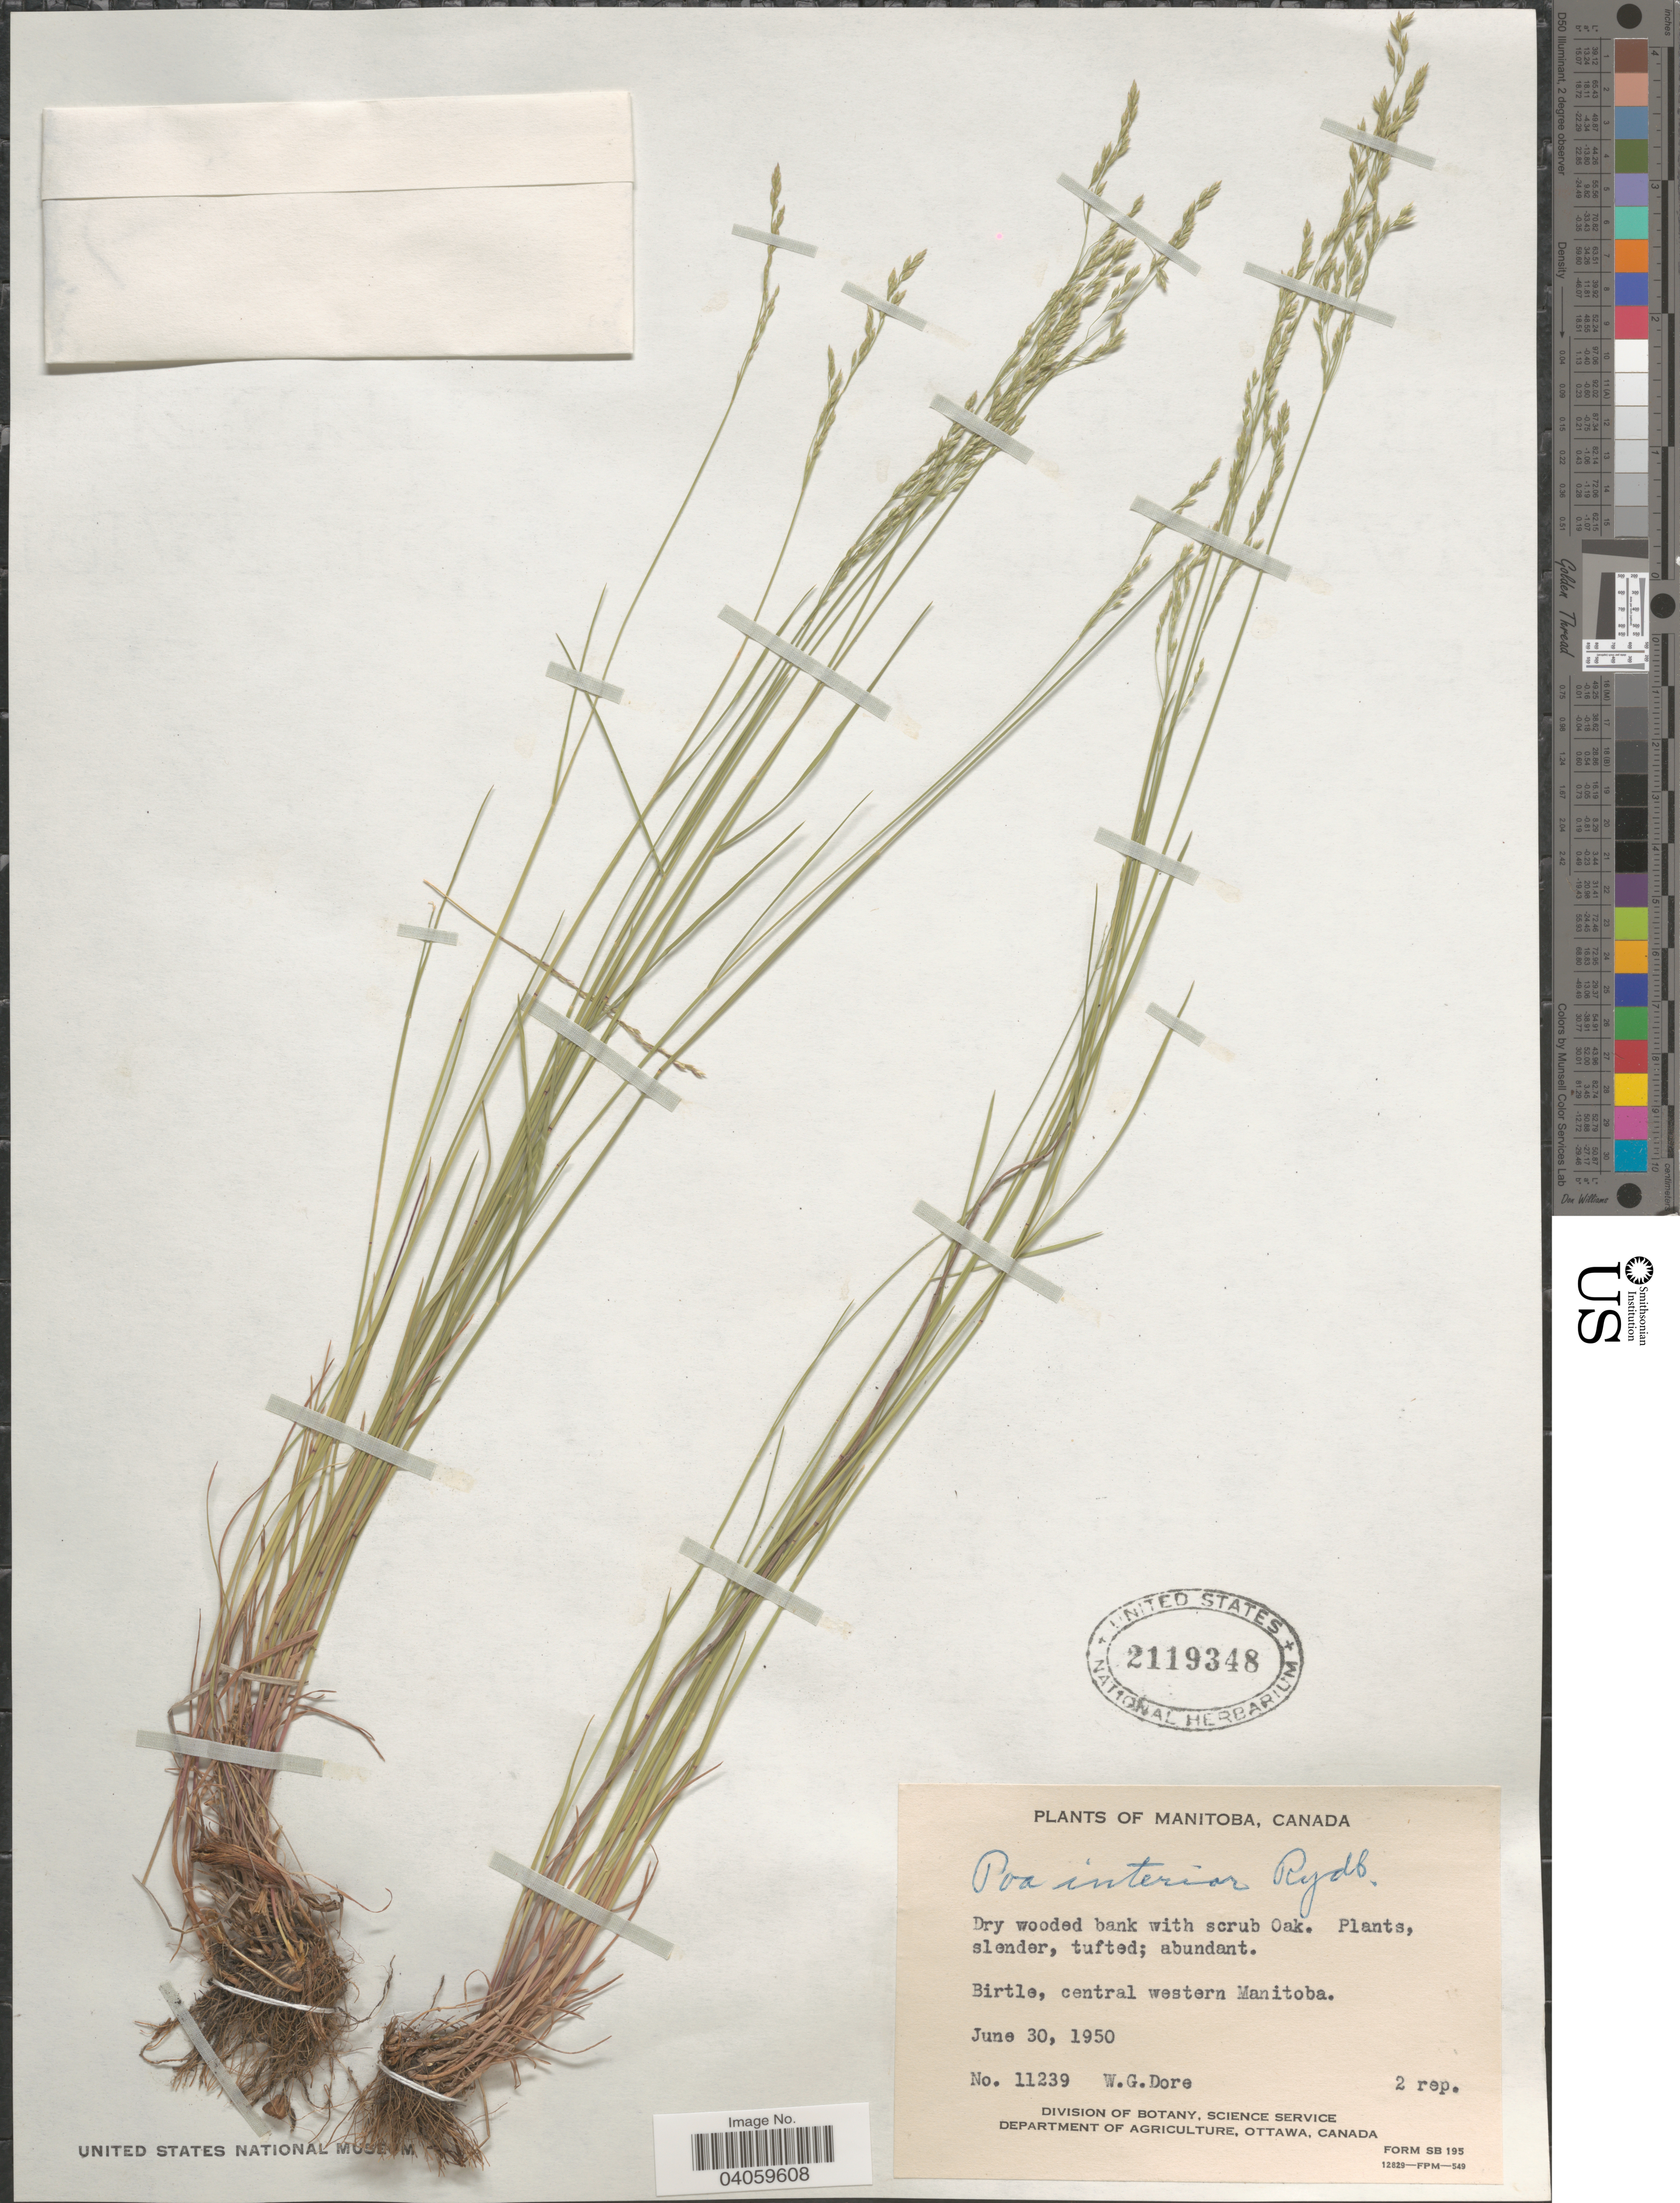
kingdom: Plantae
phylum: Tracheophyta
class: Liliopsida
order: Poales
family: Poaceae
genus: Poa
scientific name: Poa interior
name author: Rydb.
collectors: W. Dore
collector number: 11239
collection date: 1950-06-30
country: Canada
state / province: Manitoba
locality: Birtle, central western Manitoba.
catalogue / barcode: US 2119348